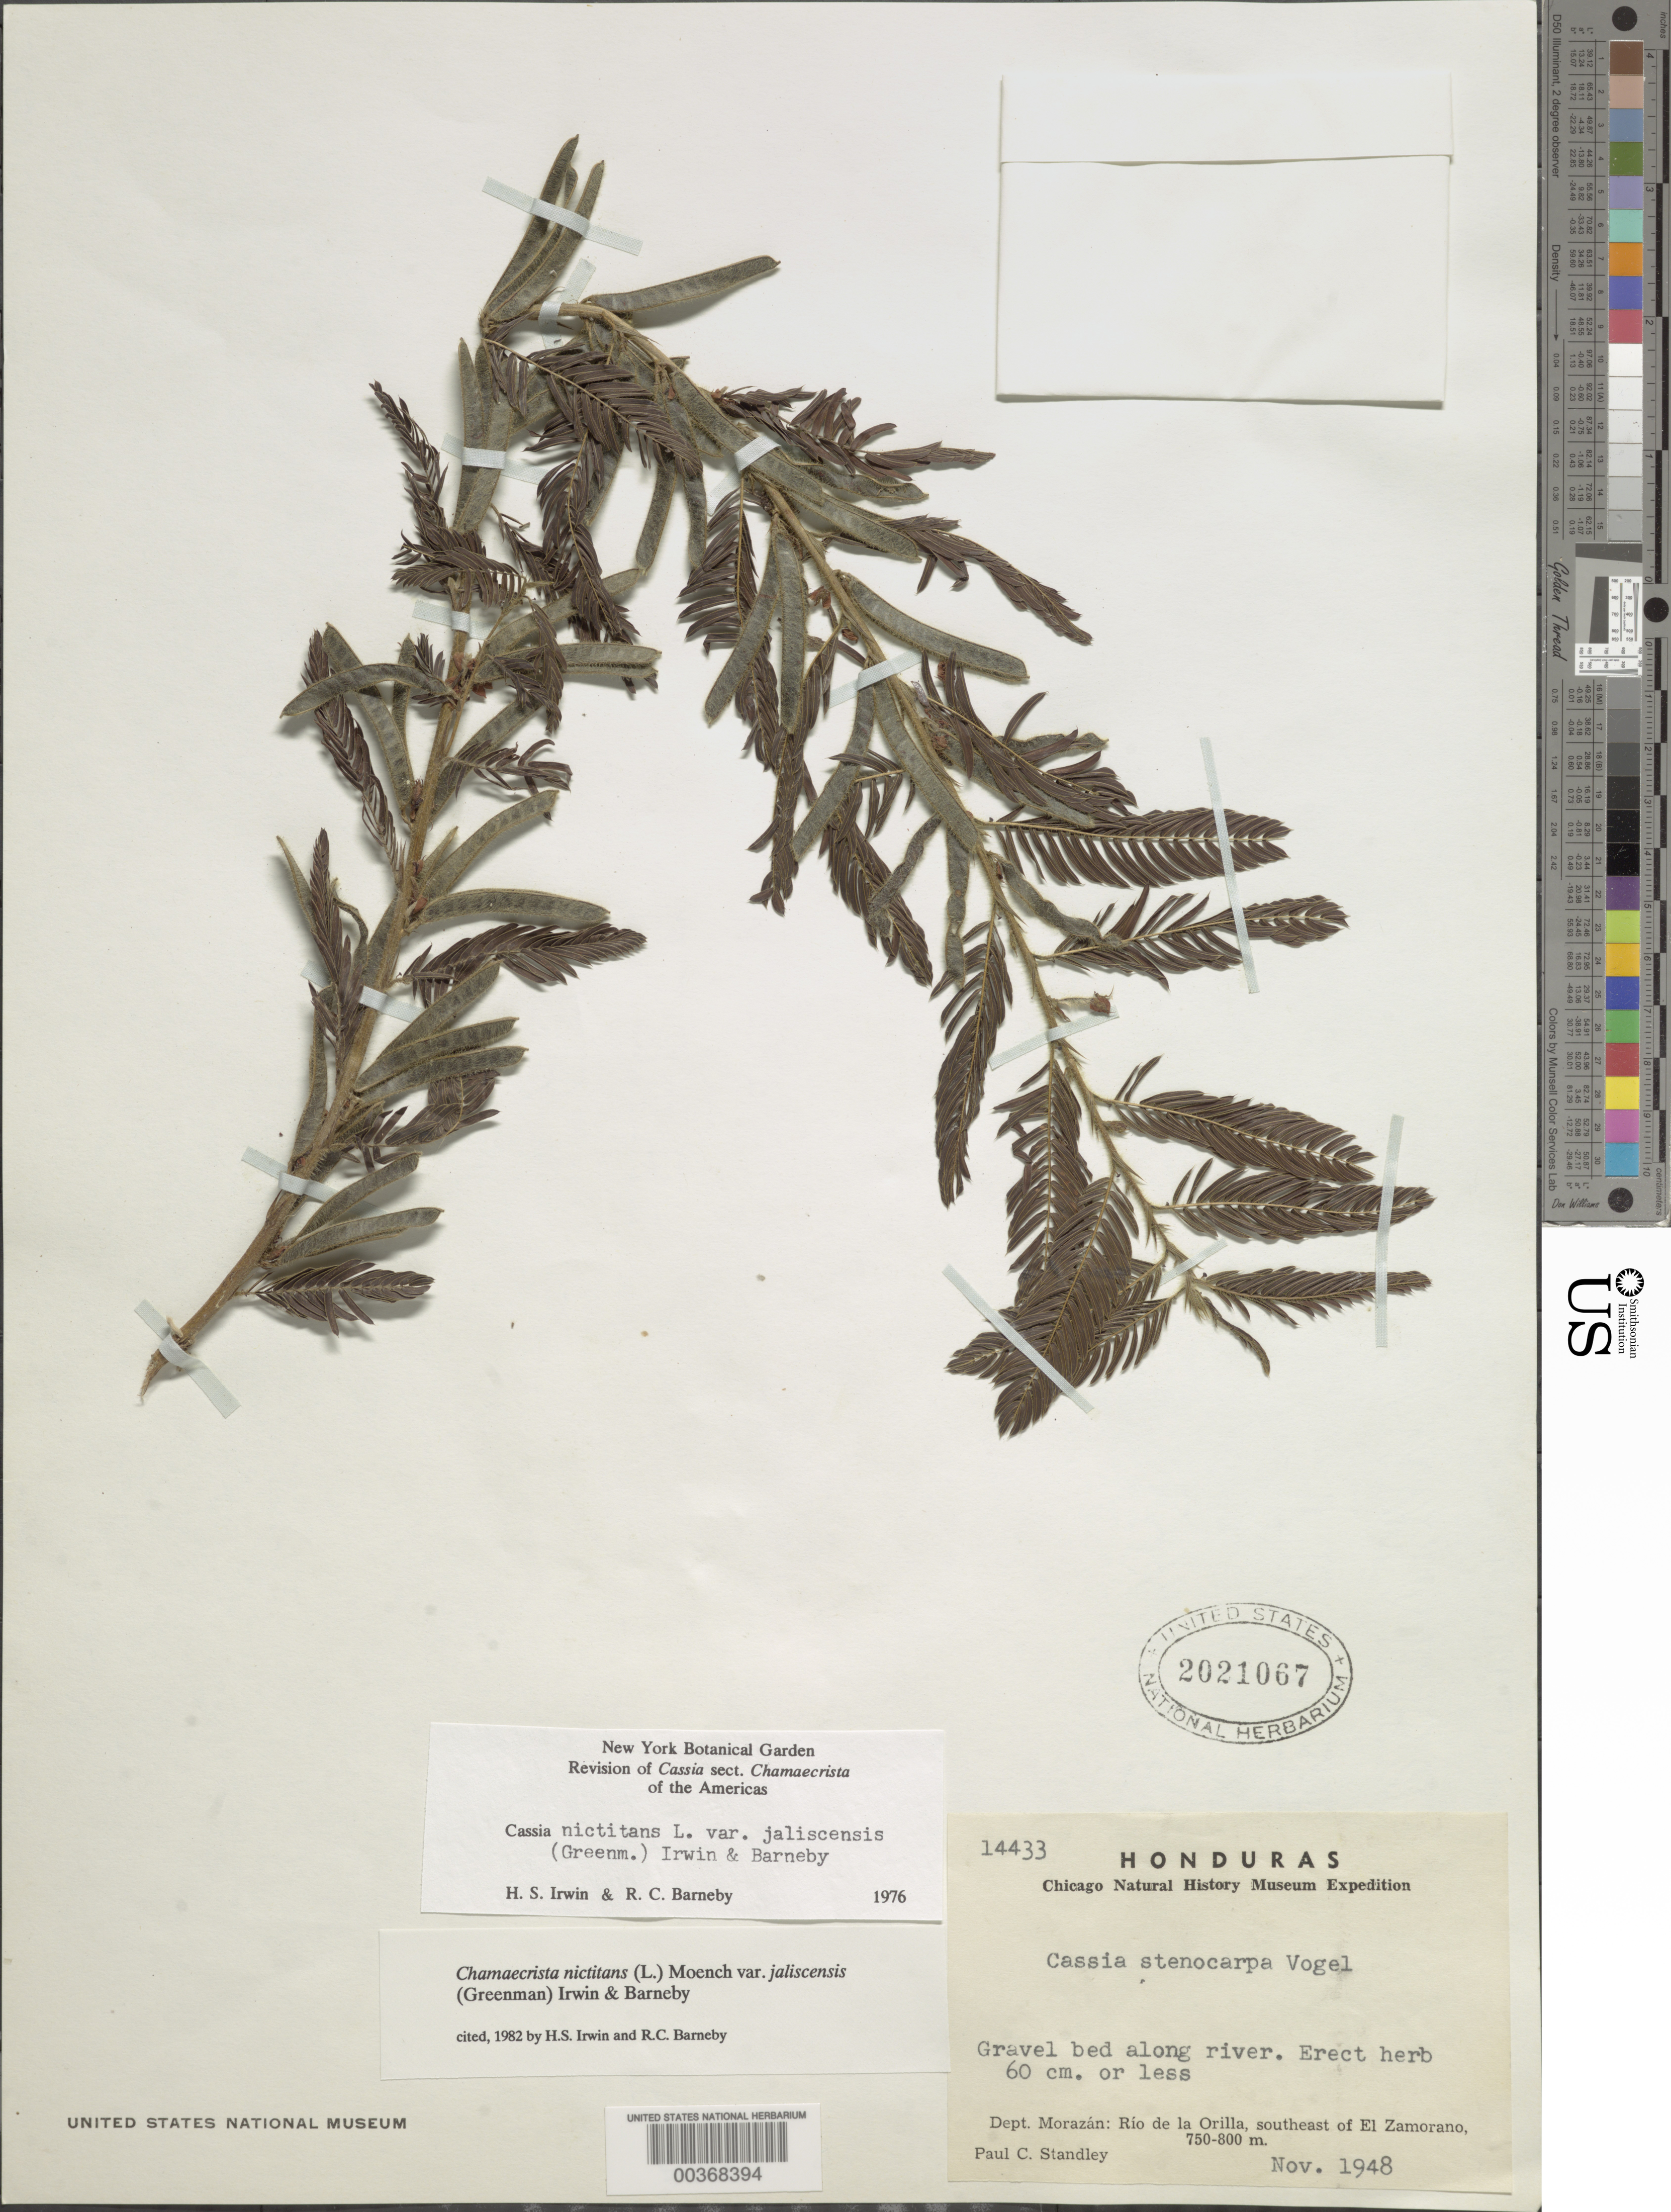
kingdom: Plantae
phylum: Tracheophyta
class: Magnoliopsida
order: Fabales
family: Fabaceae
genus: Chamaecrista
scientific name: Chamaecrista nictitans var. jaliscensis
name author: (Greenm.) H.S. Irwin & Barneby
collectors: P. C. Standley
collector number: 14433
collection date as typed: Nov 1948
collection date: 1948-11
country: Honduras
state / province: Fco. Morazán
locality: río de La Orilla, SE of El Zamorano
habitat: Gravel bed along river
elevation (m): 750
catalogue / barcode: US 2021067